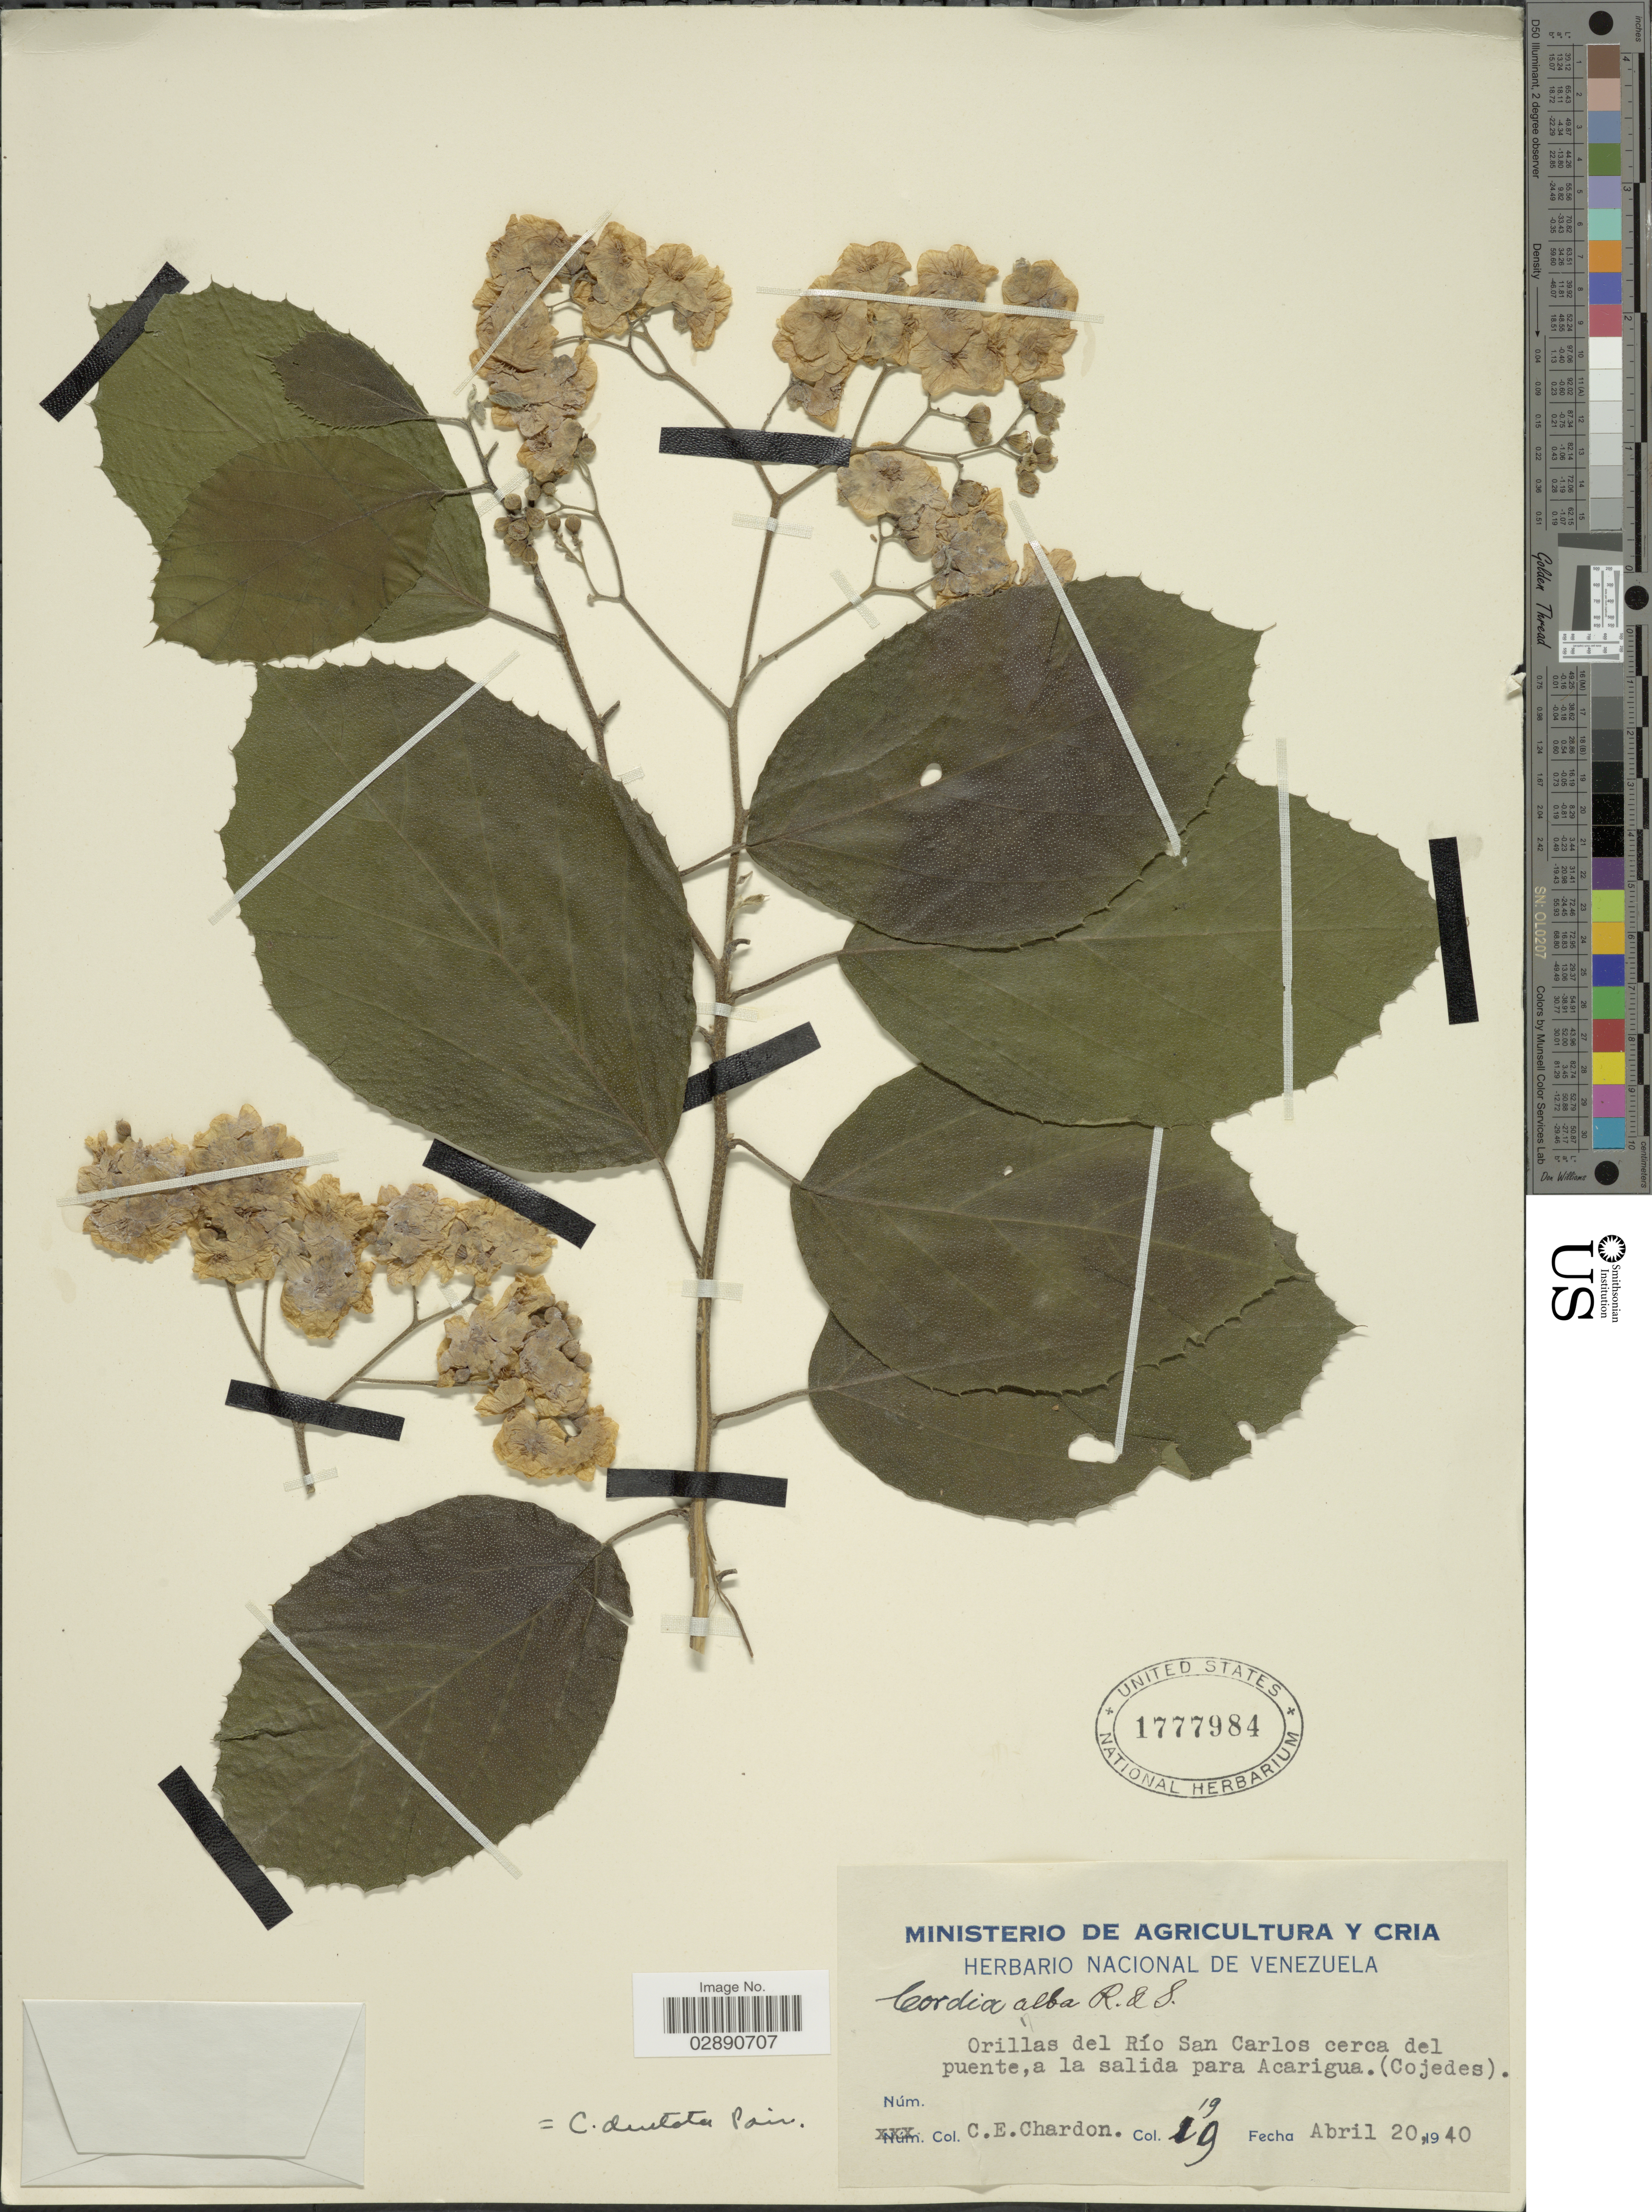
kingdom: Plantae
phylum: Tracheophyta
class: Magnoliopsida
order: Boraginales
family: Cordiaceae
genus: Cordia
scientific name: Cordia dentata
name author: Poir.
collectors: C. E. Chardón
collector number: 19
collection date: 1940-04-20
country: Venezuela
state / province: Cojedes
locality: Orillas del Río San Carlos cerca del puente, a la salida para Acarigua.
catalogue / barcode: US 1777984